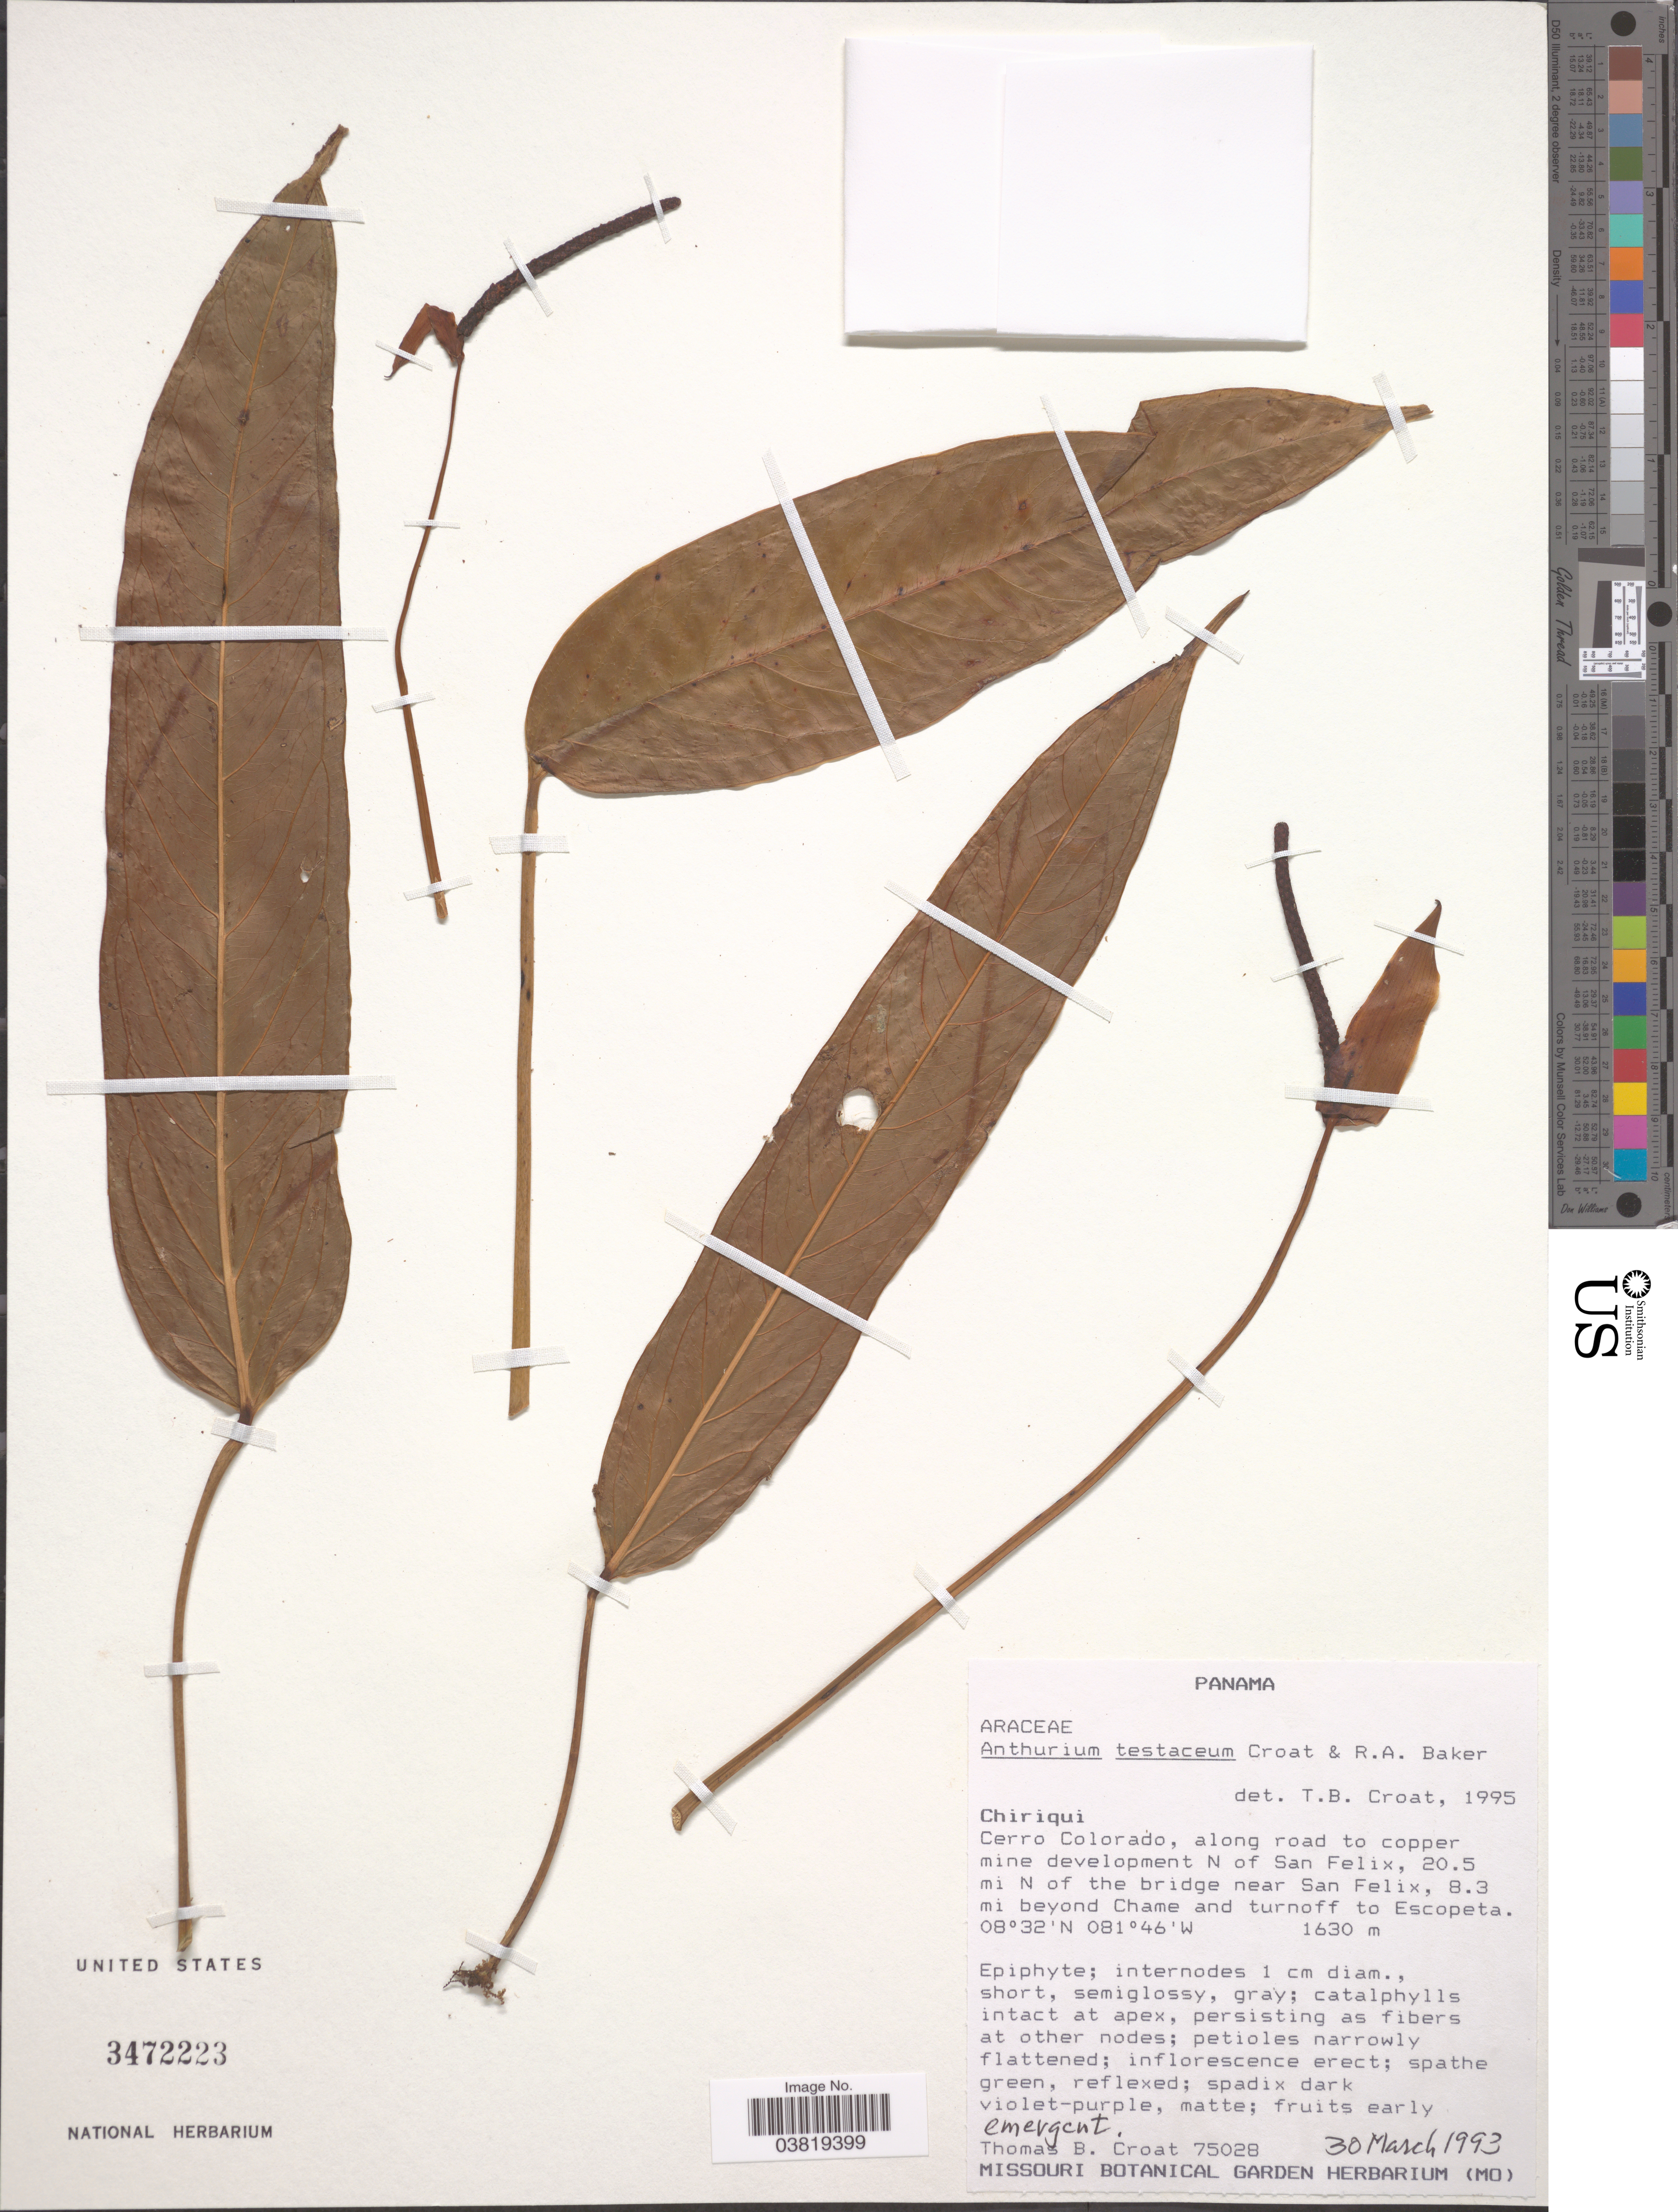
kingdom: Plantae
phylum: Tracheophyta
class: Liliopsida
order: Alismatales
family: Araceae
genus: Anthurium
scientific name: Anthurium testaceum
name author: Croat & R.A. Baker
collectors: T. B. Croat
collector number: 75028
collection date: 1993-03-30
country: Panama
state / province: Chiriqui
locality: Cerro Colorado, along road to copper mine development N of San Felix, 20.5 mi N of the bridge near San Felix, 8.3 mi beyond Chame and turnoff to Escopeta.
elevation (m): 1630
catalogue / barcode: US 3472223